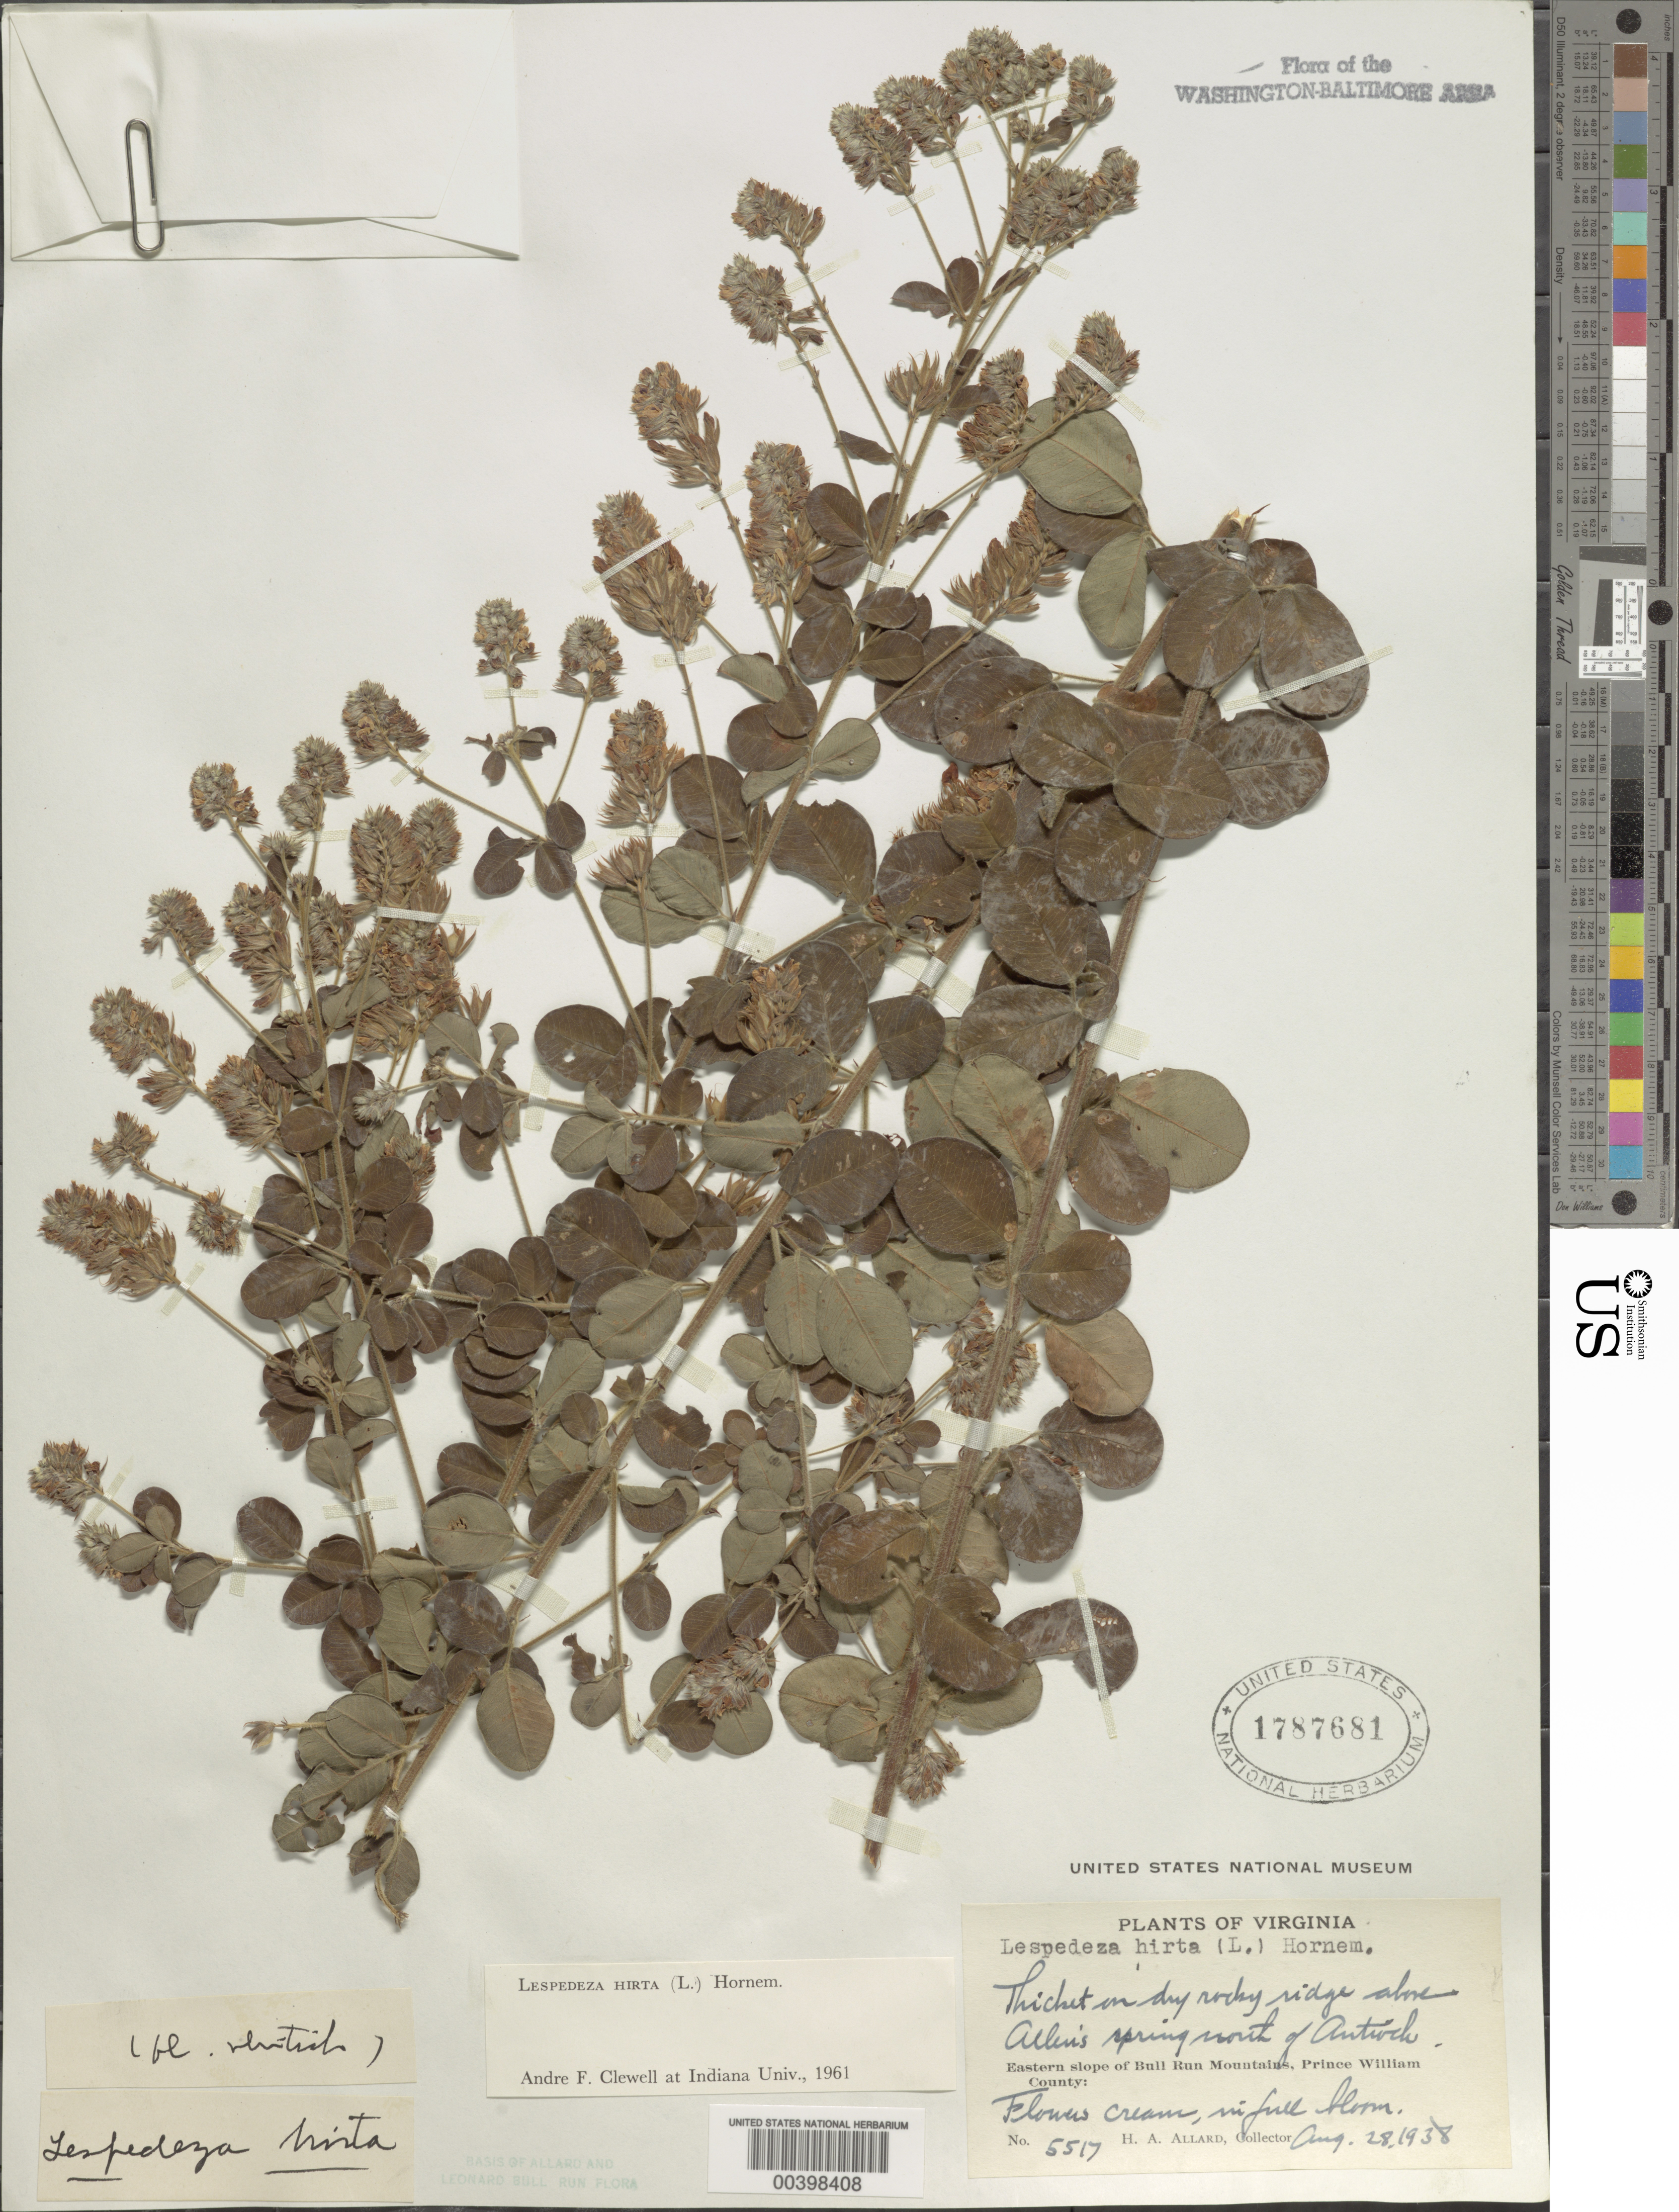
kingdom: Plantae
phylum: Tracheophyta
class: Magnoliopsida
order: Fabales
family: Fabaceae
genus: Lespedeza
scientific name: Lespedeza hirta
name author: (L.) Hornem.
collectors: H. A. Allard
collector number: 5517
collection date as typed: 28 Aug 1938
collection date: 1938-08-28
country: United States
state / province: Virginia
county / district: Prince William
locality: North of Antioch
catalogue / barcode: US 1787681